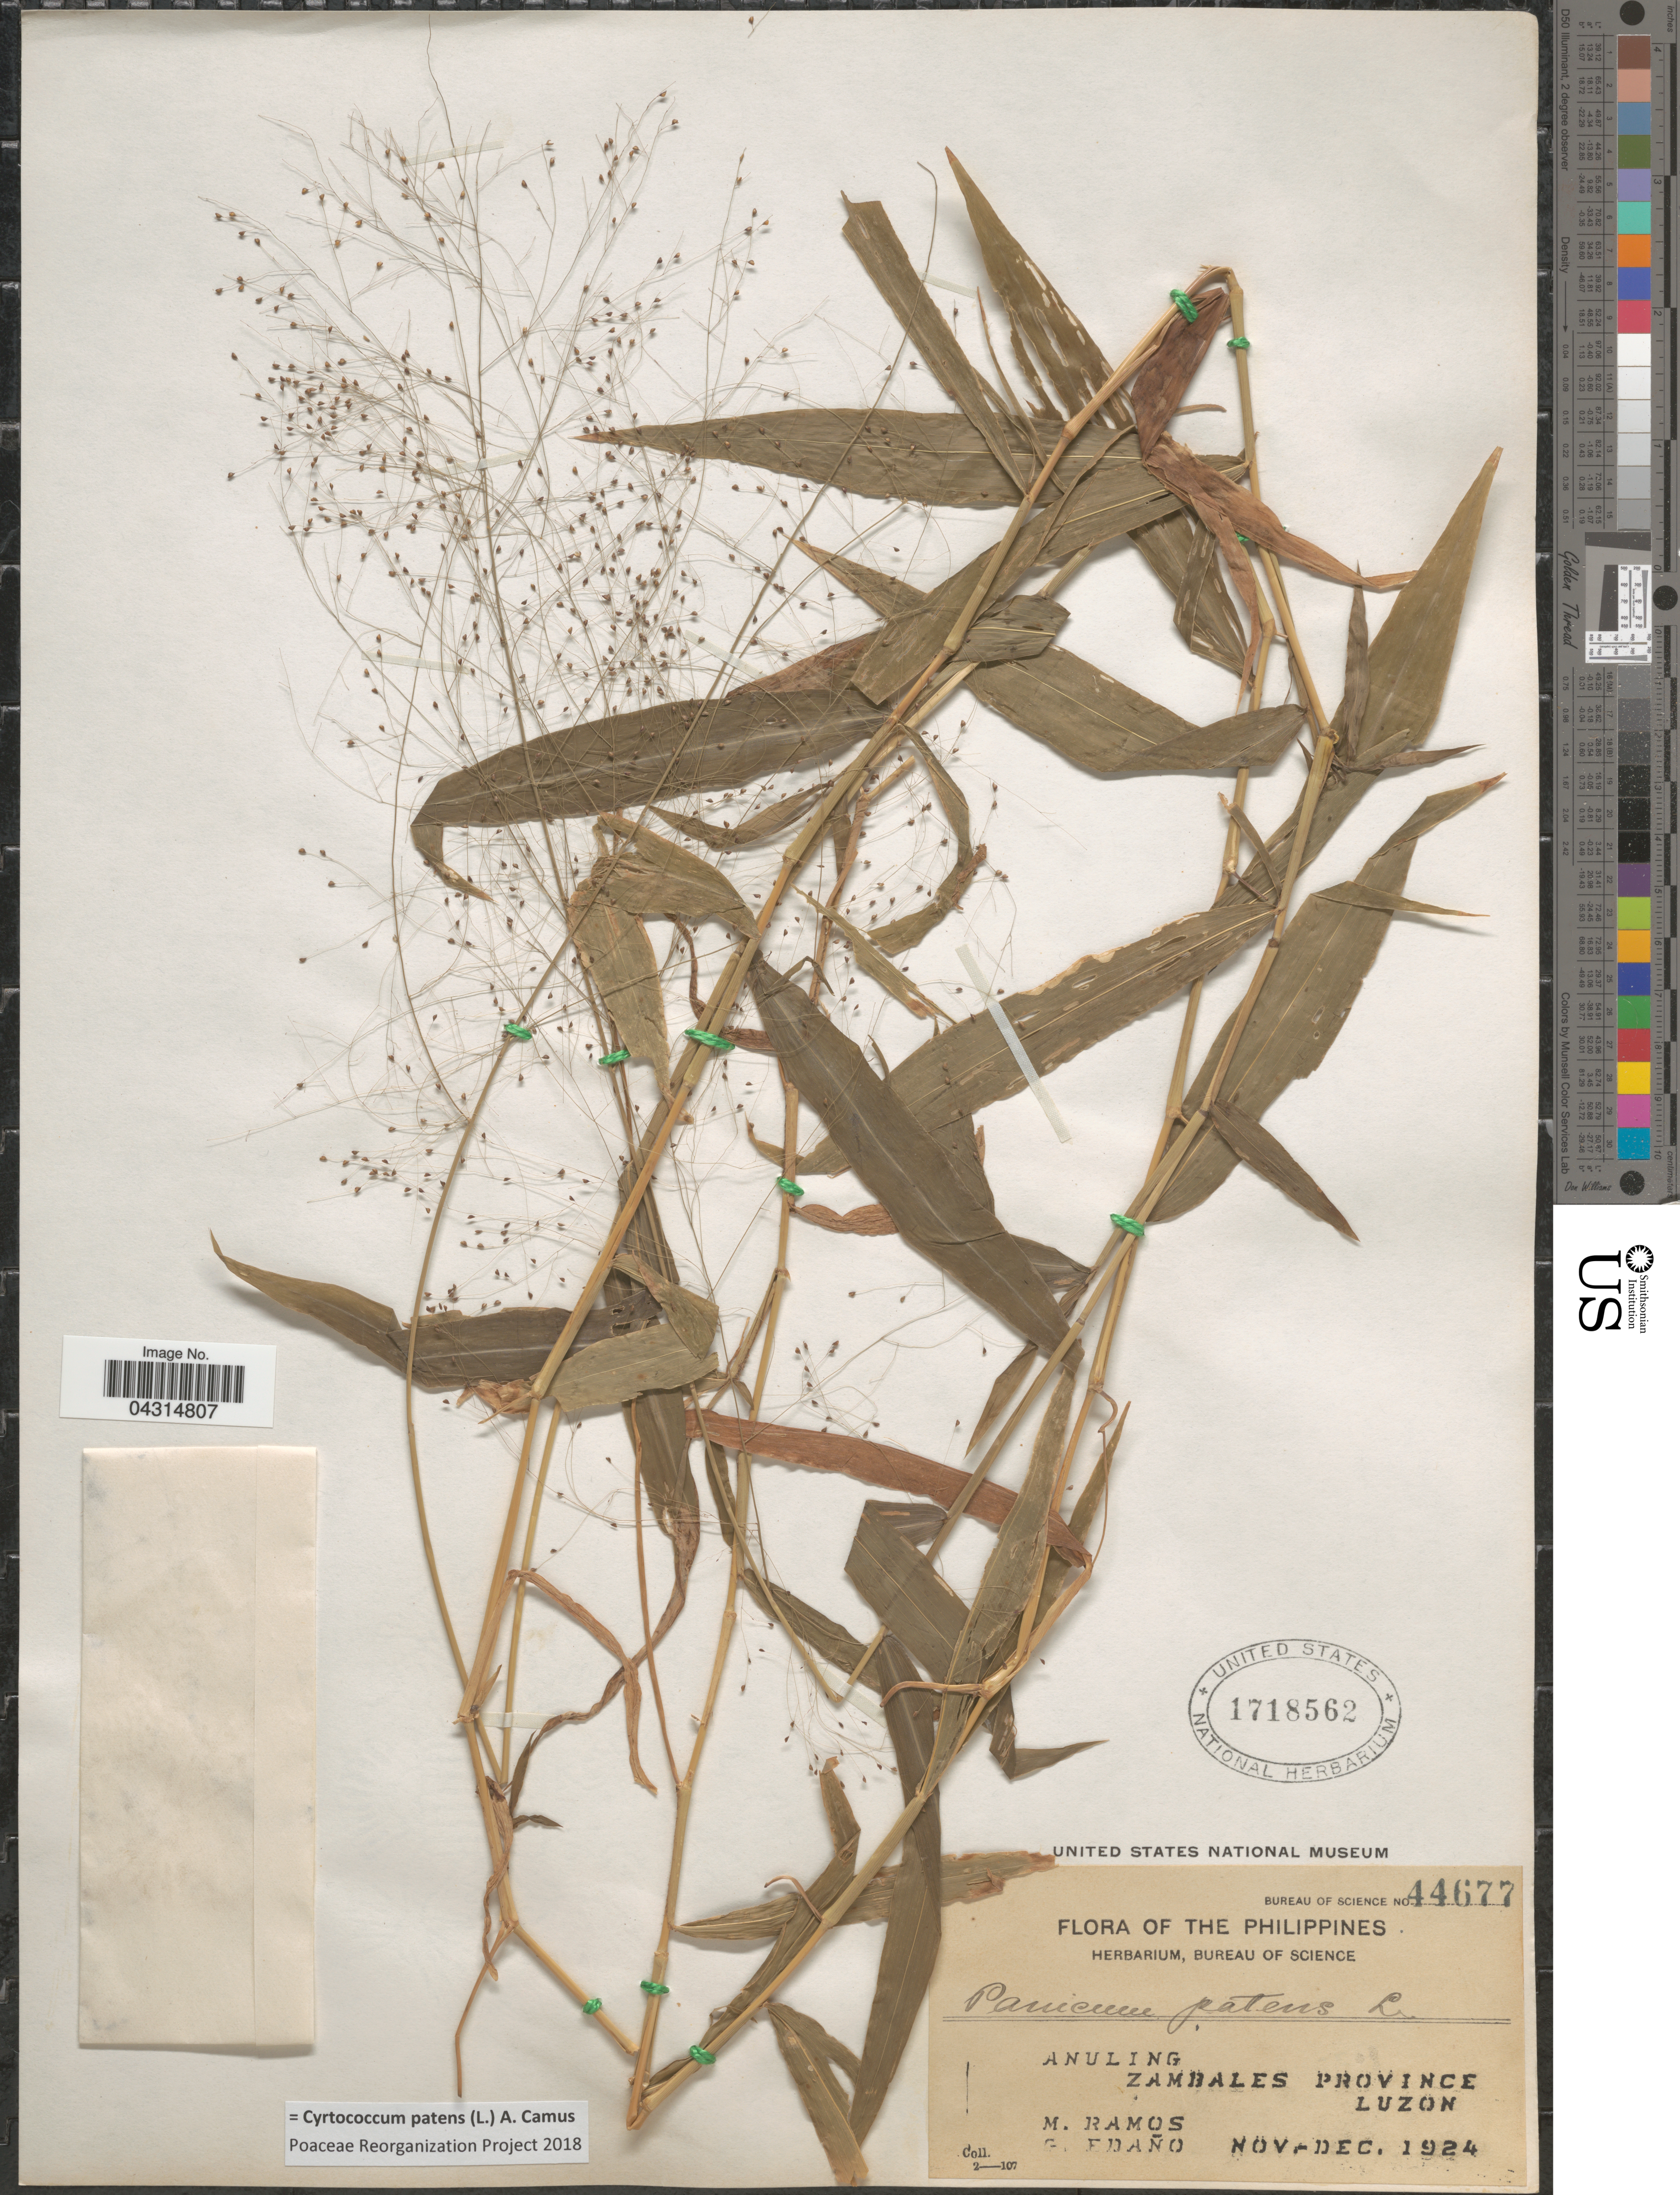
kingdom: Plantae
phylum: Tracheophyta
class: Liliopsida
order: Poales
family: Poaceae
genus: Cyrtococcum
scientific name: Cyrtococcum patens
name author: (L.) A. Camus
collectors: M. Ramos & G. Edaño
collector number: Bureau of Science 44677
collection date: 1924-11/1924-12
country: Philippines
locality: Anuling. Zambales Province. Luzon.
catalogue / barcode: US 1718562